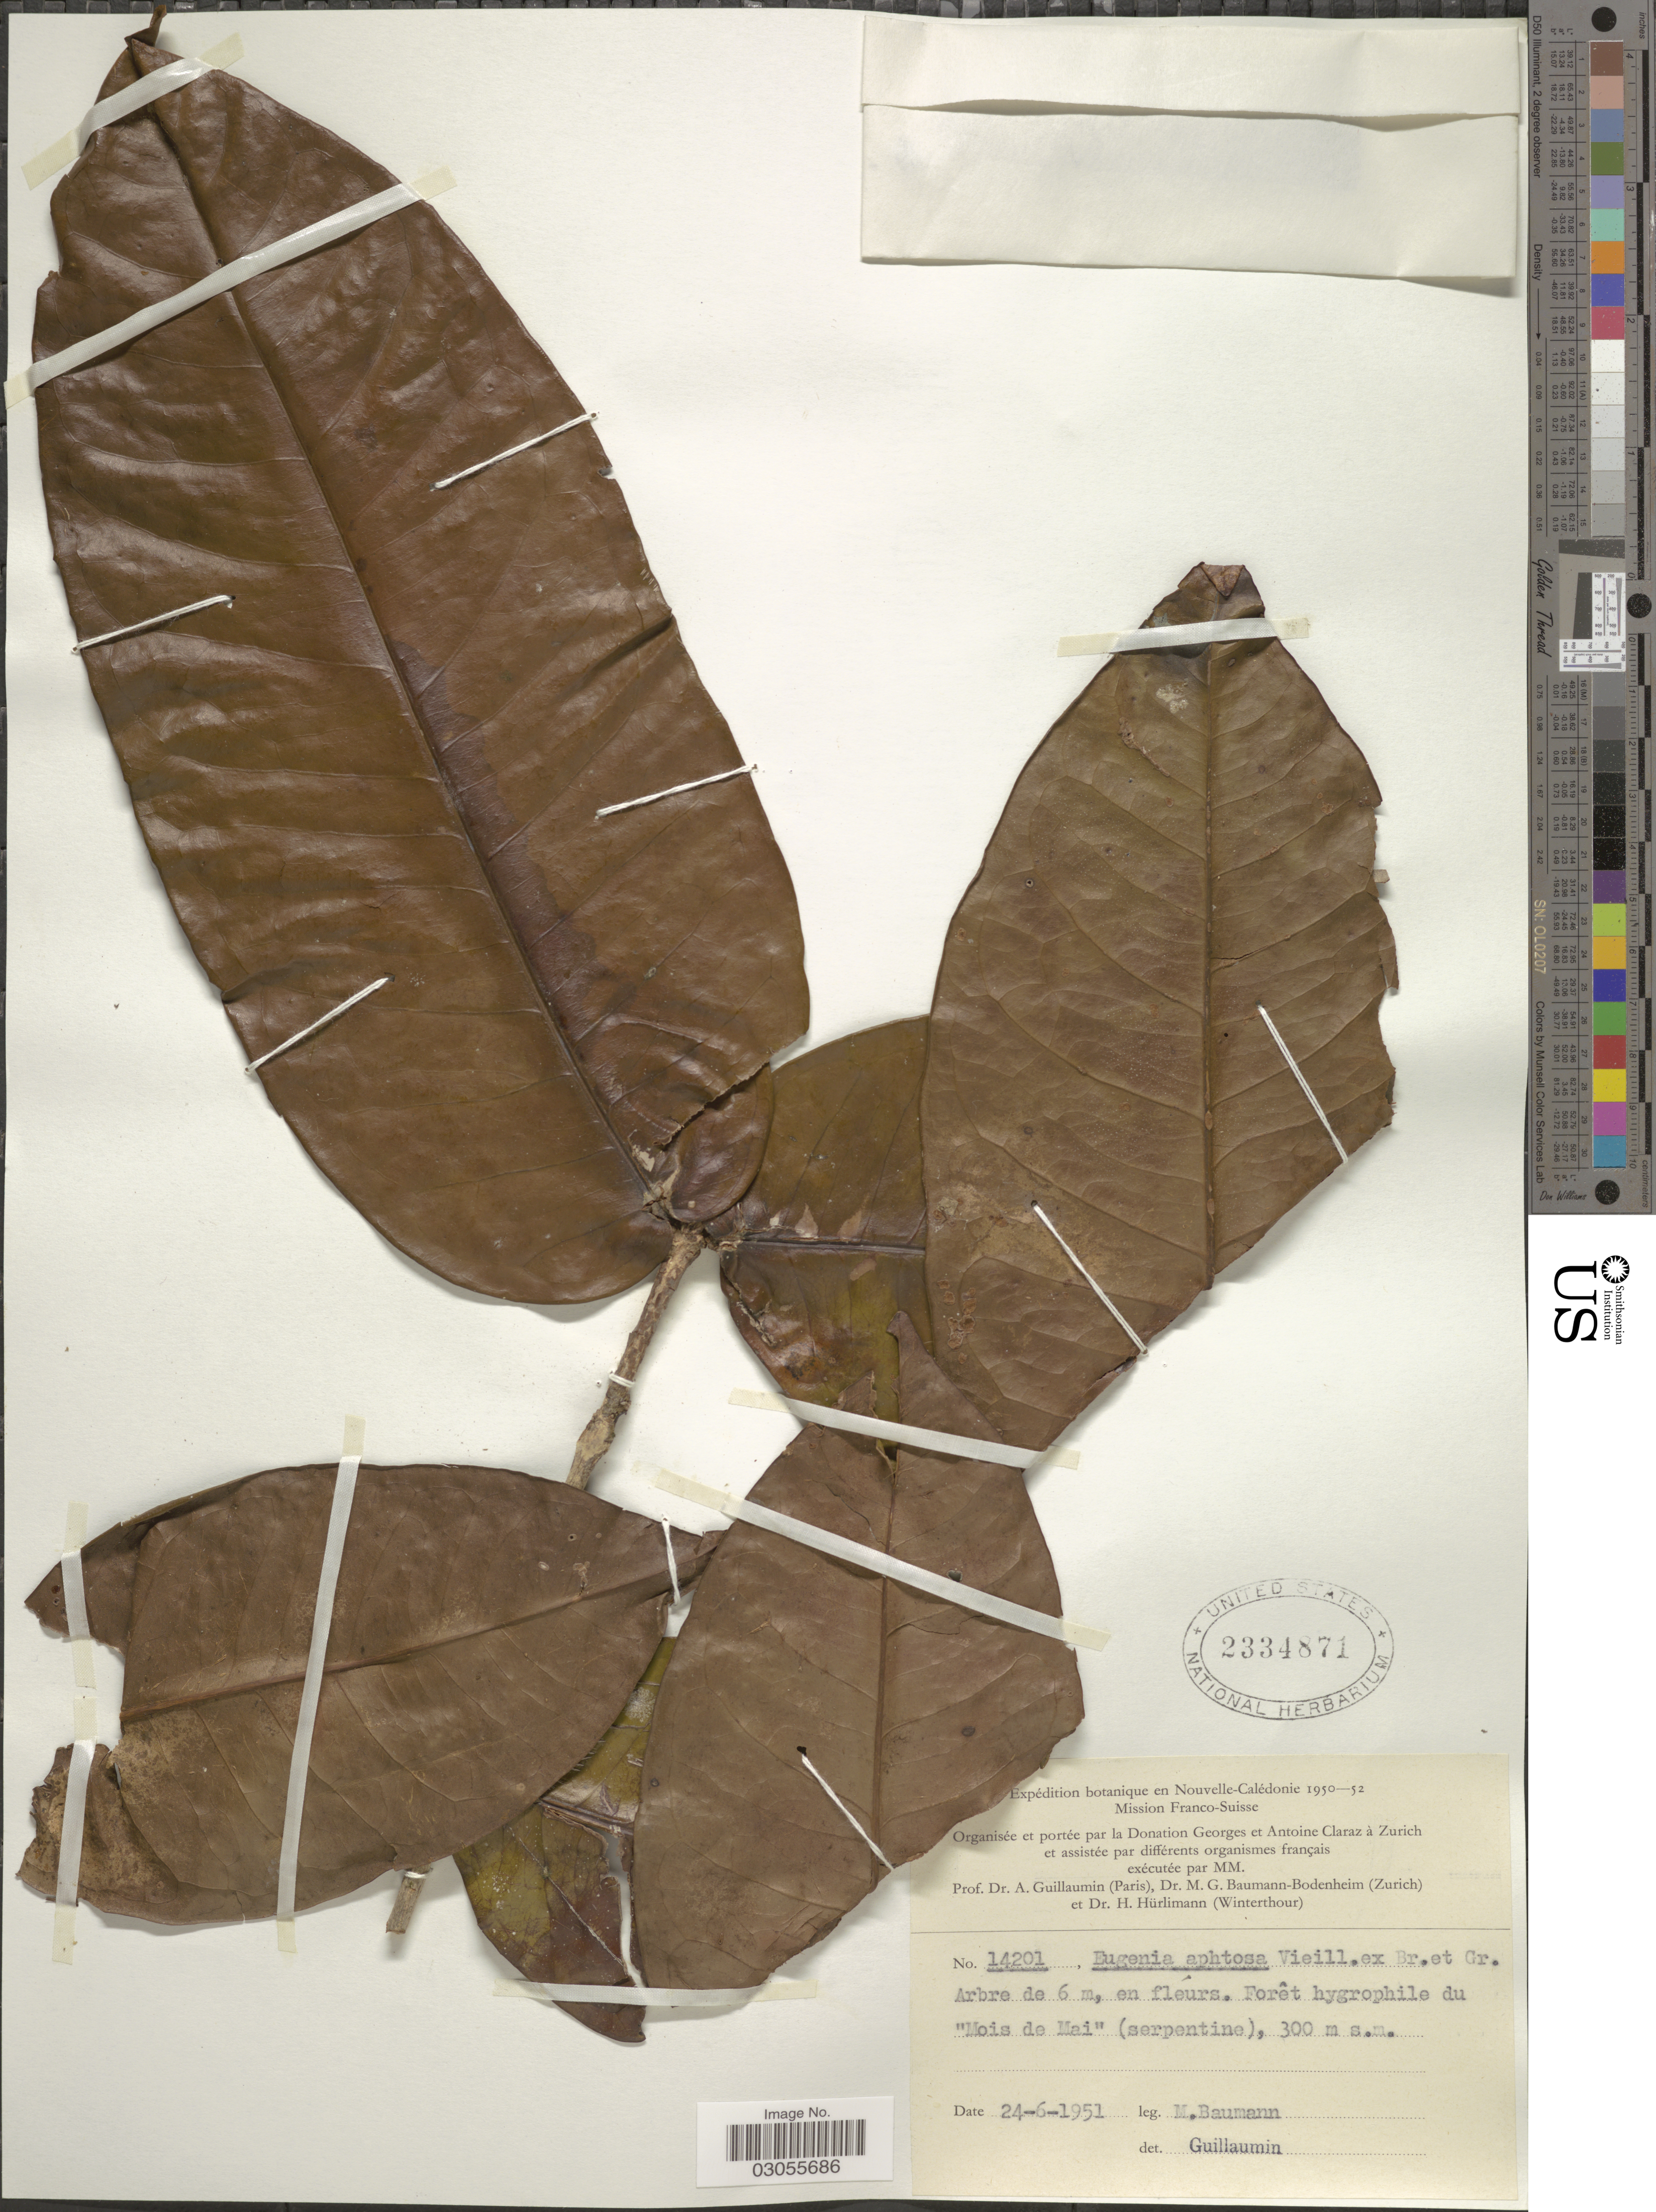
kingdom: Plantae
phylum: Tracheophyta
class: Magnoliopsida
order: Myrtales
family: Myrtaceae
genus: Gossia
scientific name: Gossia aphthosa subsp. austro-orientalis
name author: N. Snow & Gandhi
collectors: M. Baumann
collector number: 14201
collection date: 1951-06-24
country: New Caledonia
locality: Forêt hygrophile du "Mois de Mai" (serpentine).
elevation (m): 300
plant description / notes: Cited by N. Snow, Adansonia, sér. 3, 42: 142. 2020.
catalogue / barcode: US 2334871